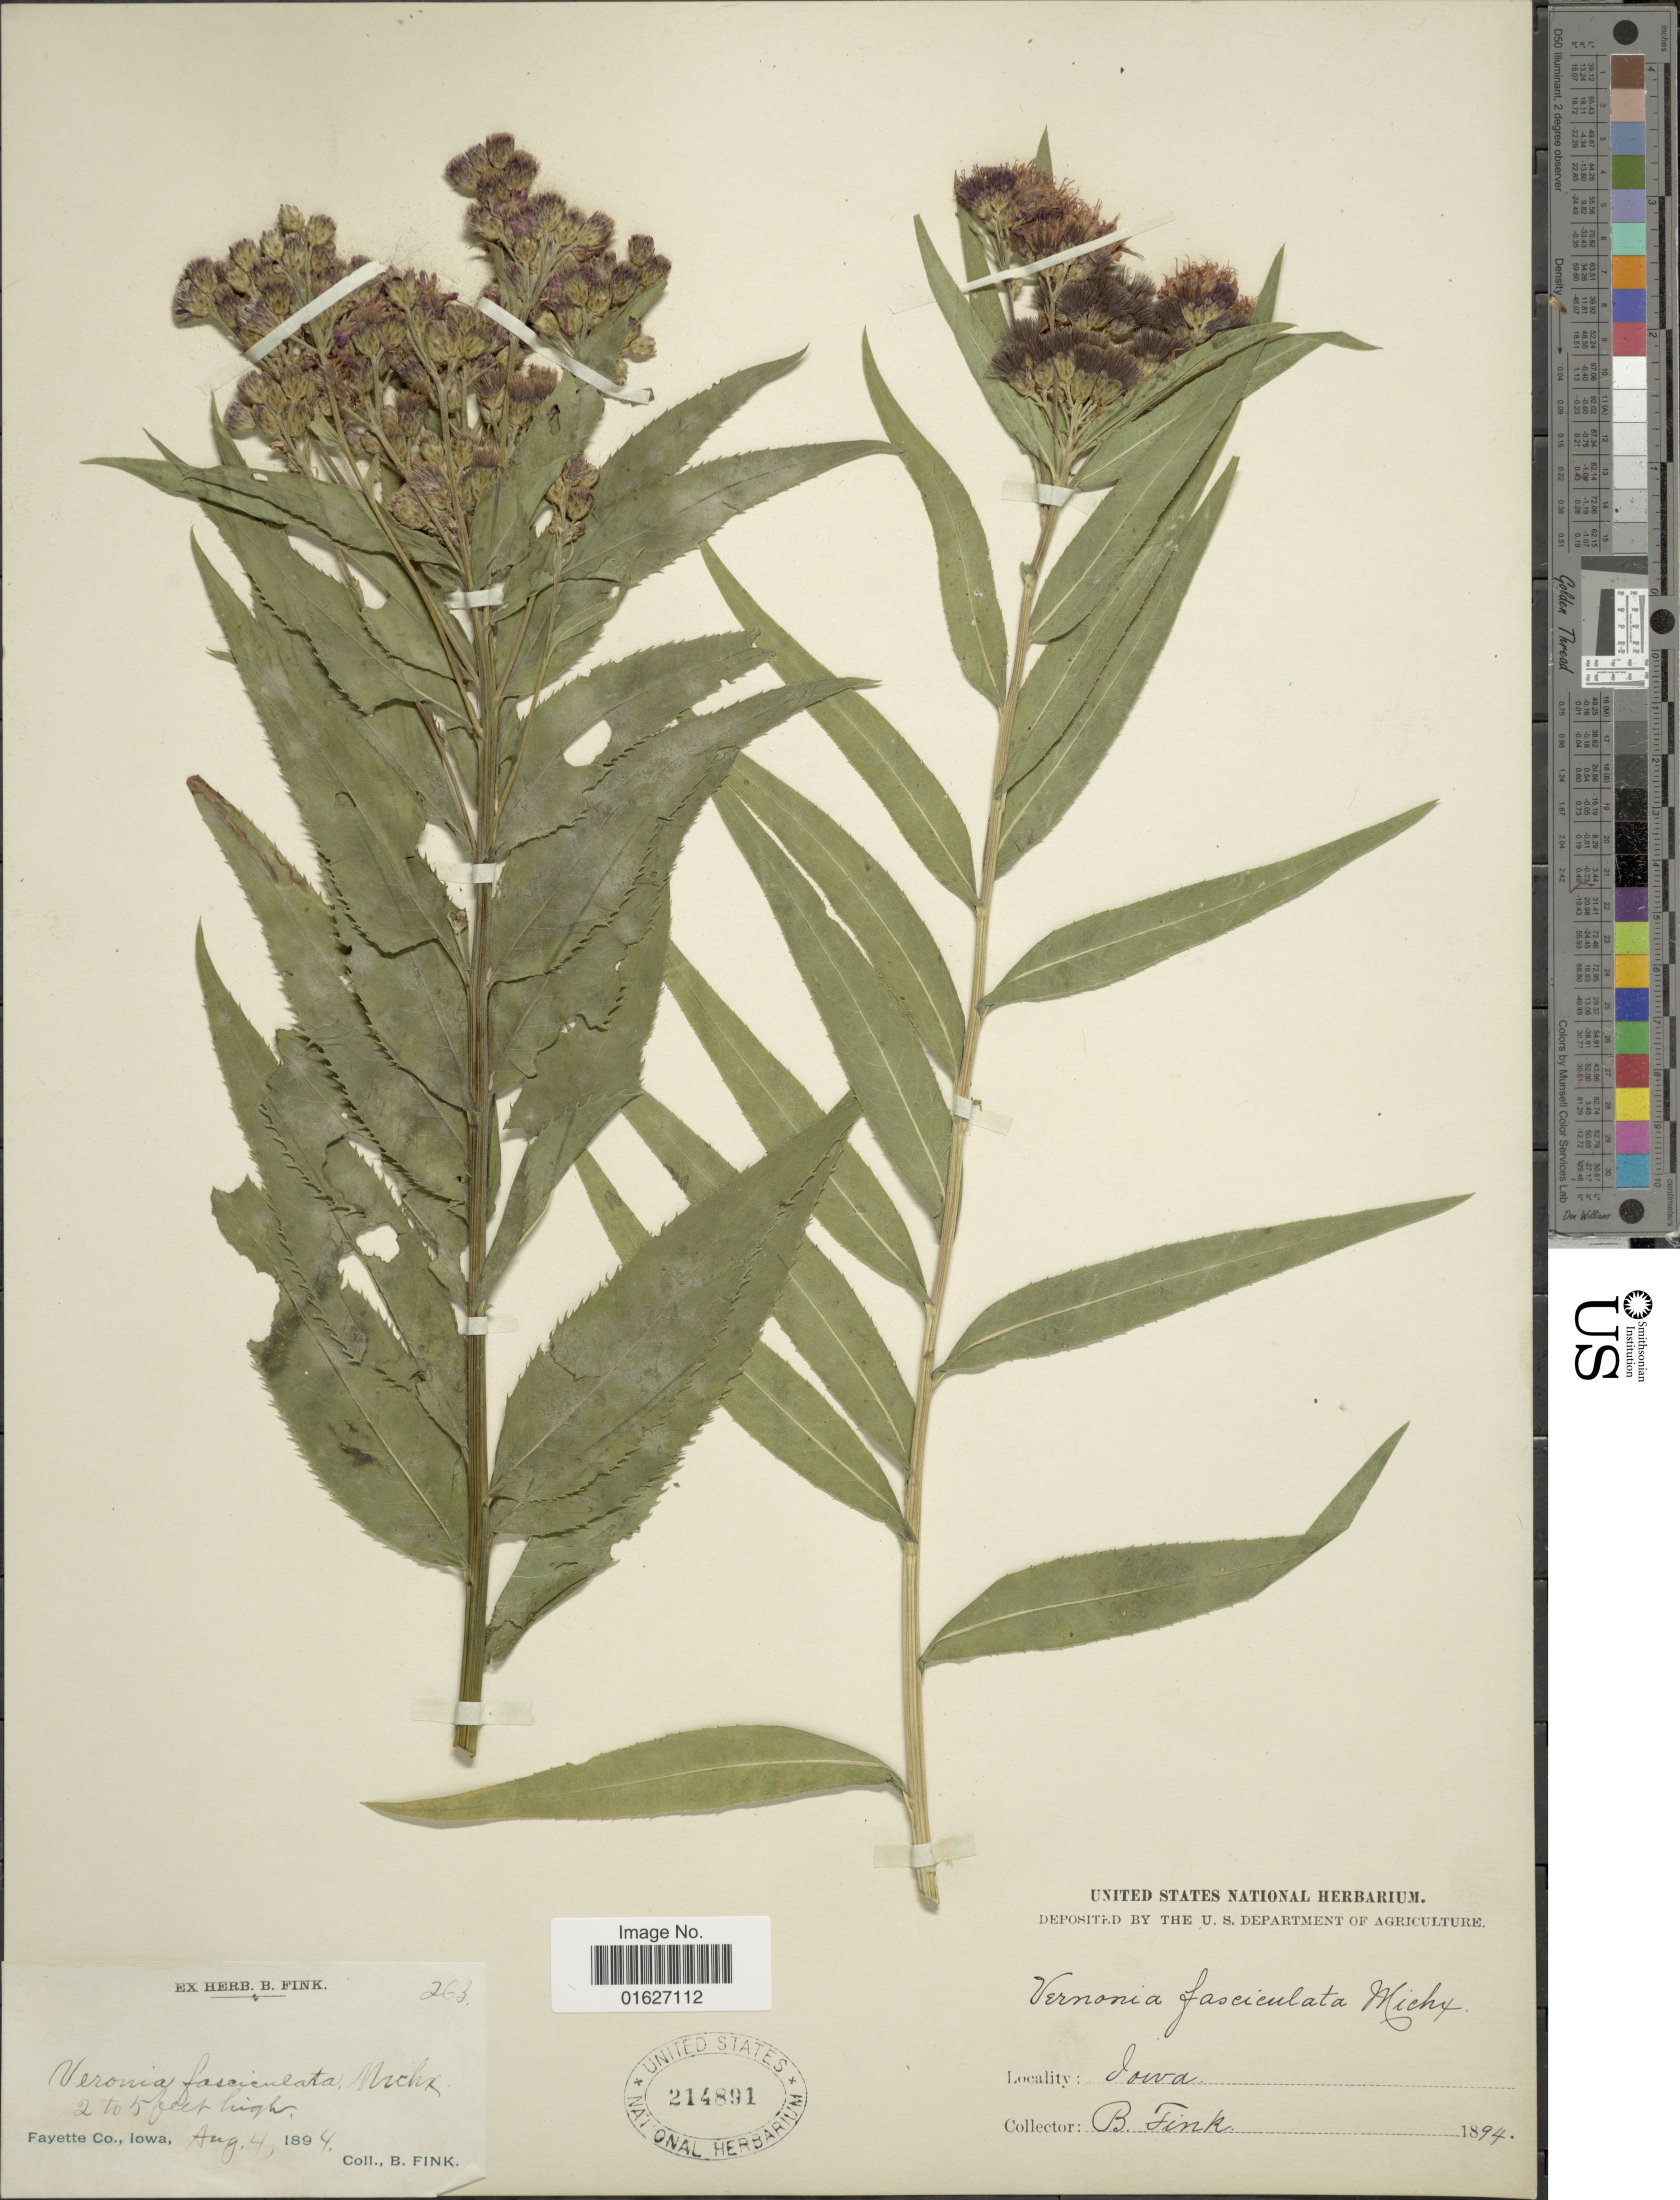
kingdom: Plantae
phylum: Tracheophyta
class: Magnoliopsida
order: Asterales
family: Asteraceae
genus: Vernonia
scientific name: Vernonia fasciculata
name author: Michx.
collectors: B. Fink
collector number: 263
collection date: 1894-08-04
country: United States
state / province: Iowa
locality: Fayette Co.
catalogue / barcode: US 214891